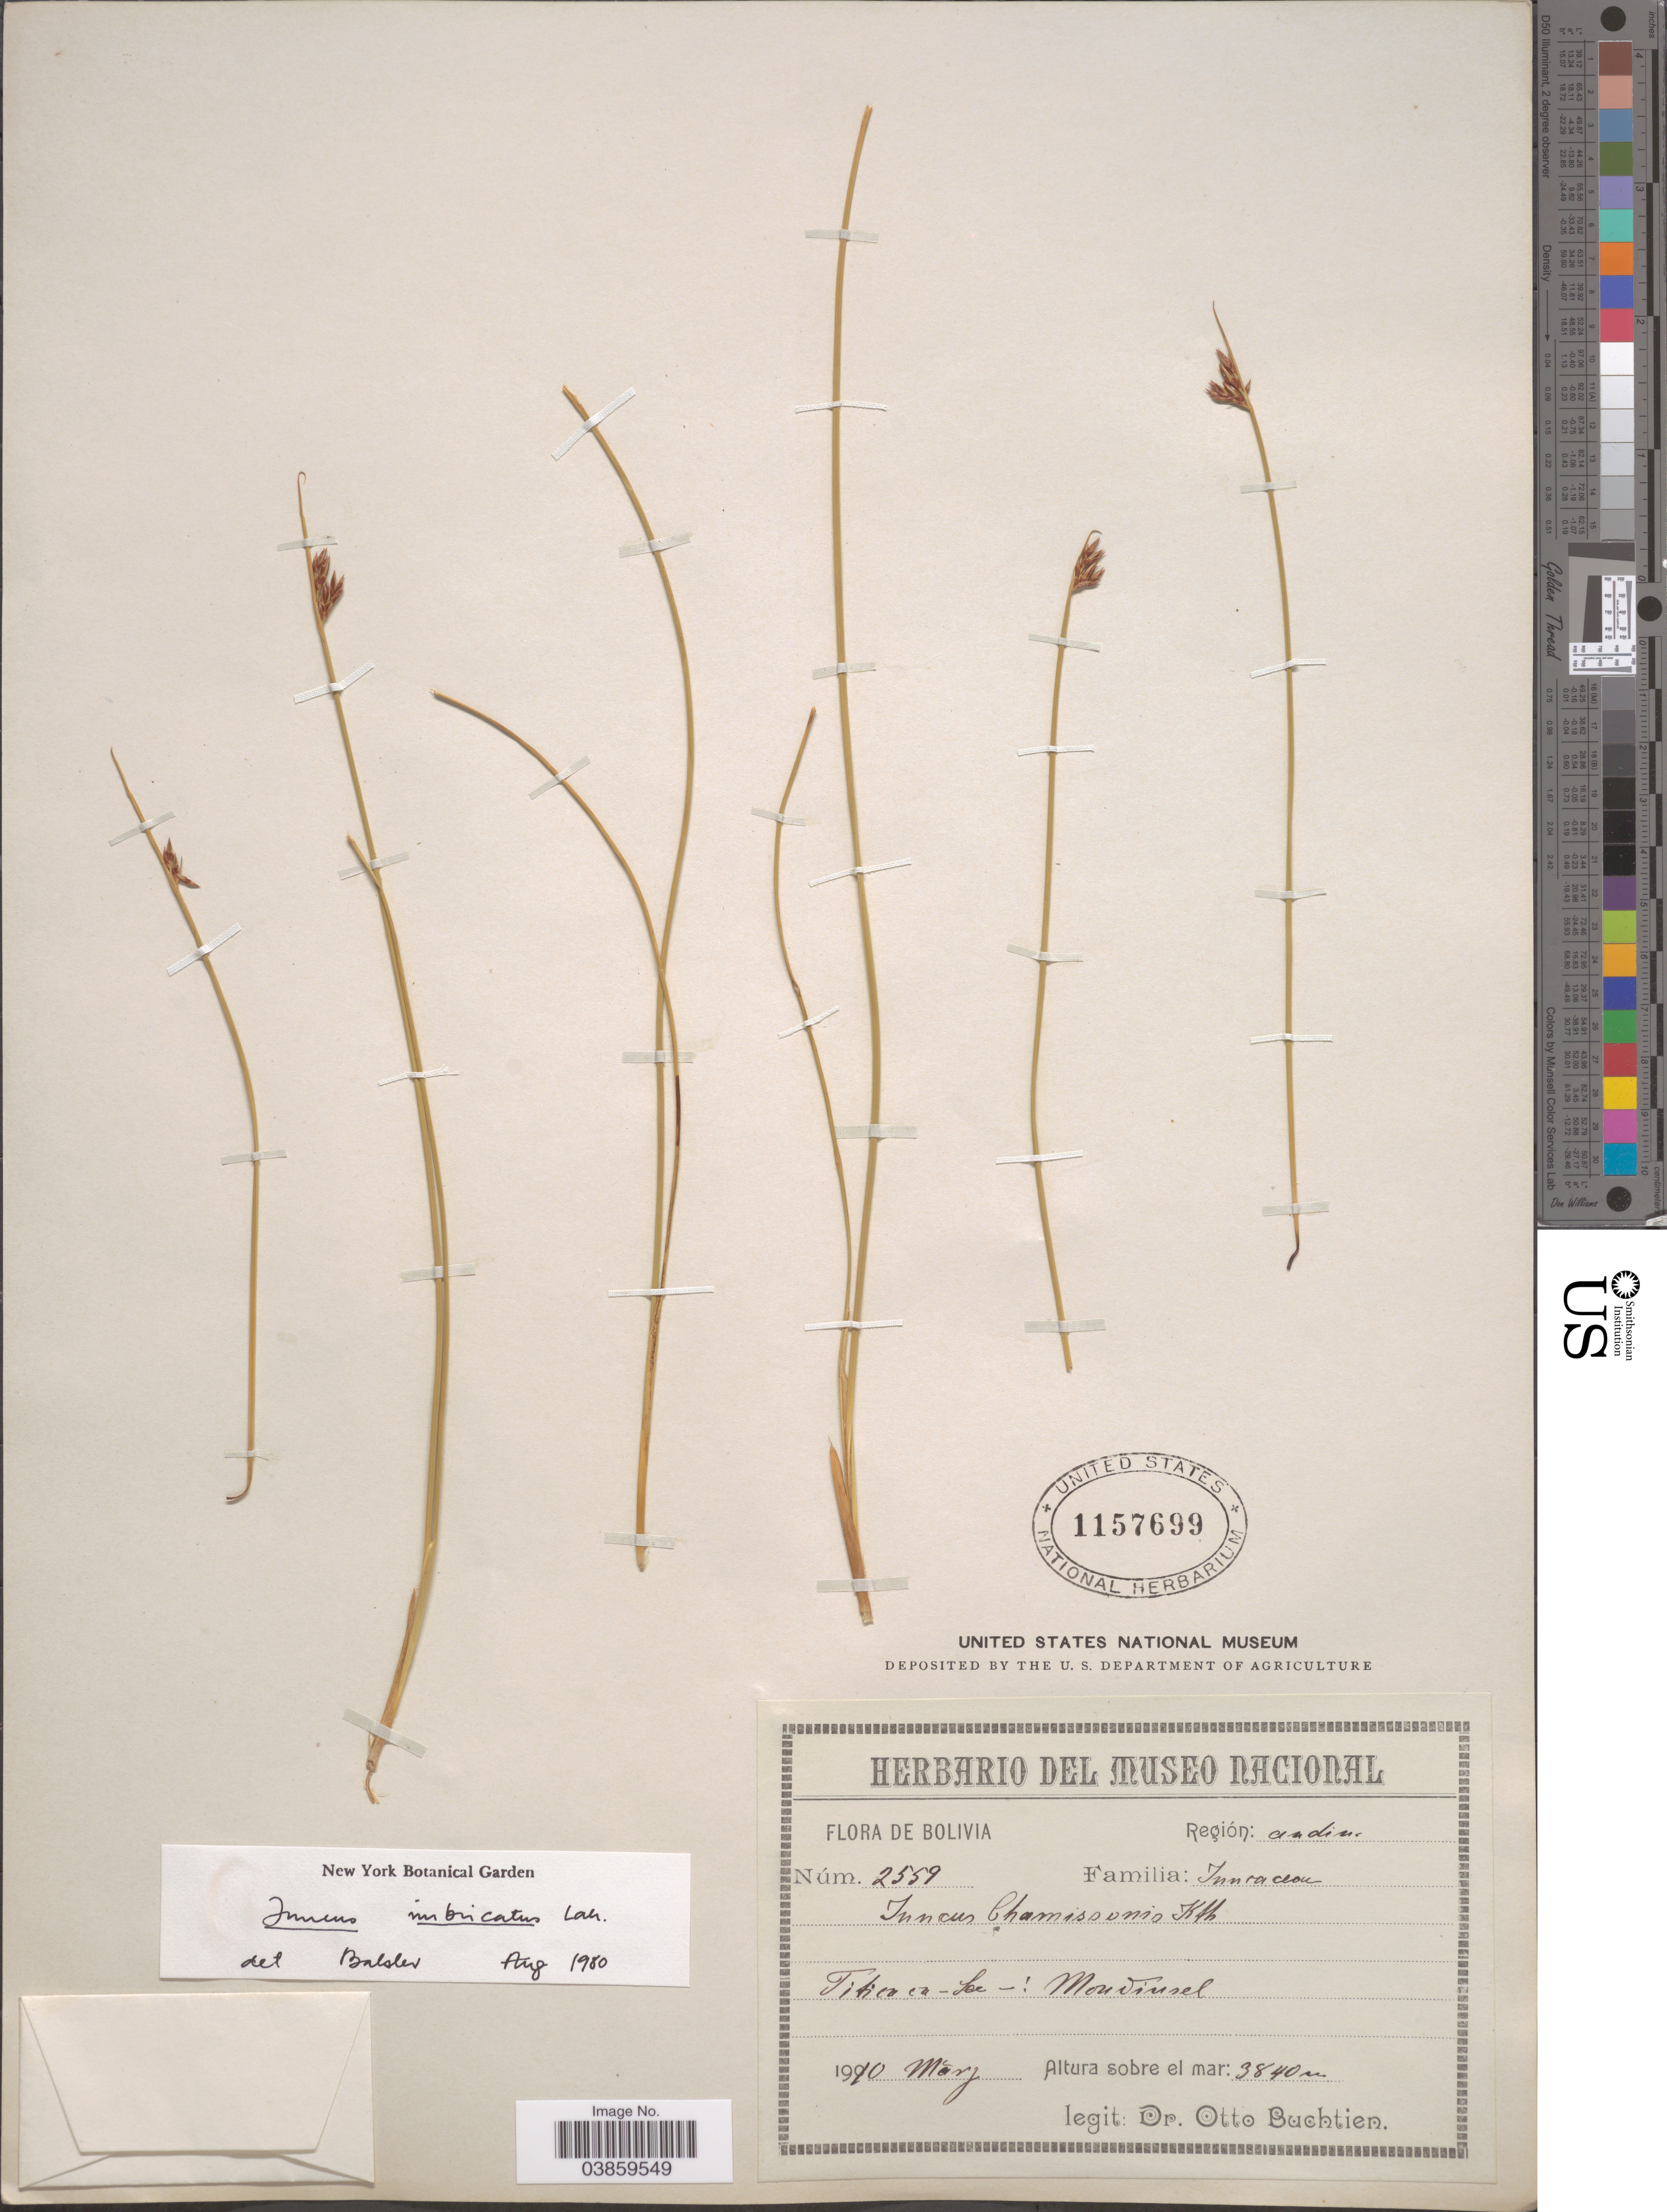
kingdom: Plantae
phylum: Tracheophyta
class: Liliopsida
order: Poales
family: Juncaceae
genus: Juncus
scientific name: Juncus imbricatus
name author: Laharpe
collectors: O. Buchtien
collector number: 2559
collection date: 1910-03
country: Bolivia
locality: Región: andine. Titicaca-See: Mondinsel.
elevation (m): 3840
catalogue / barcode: US 1157699